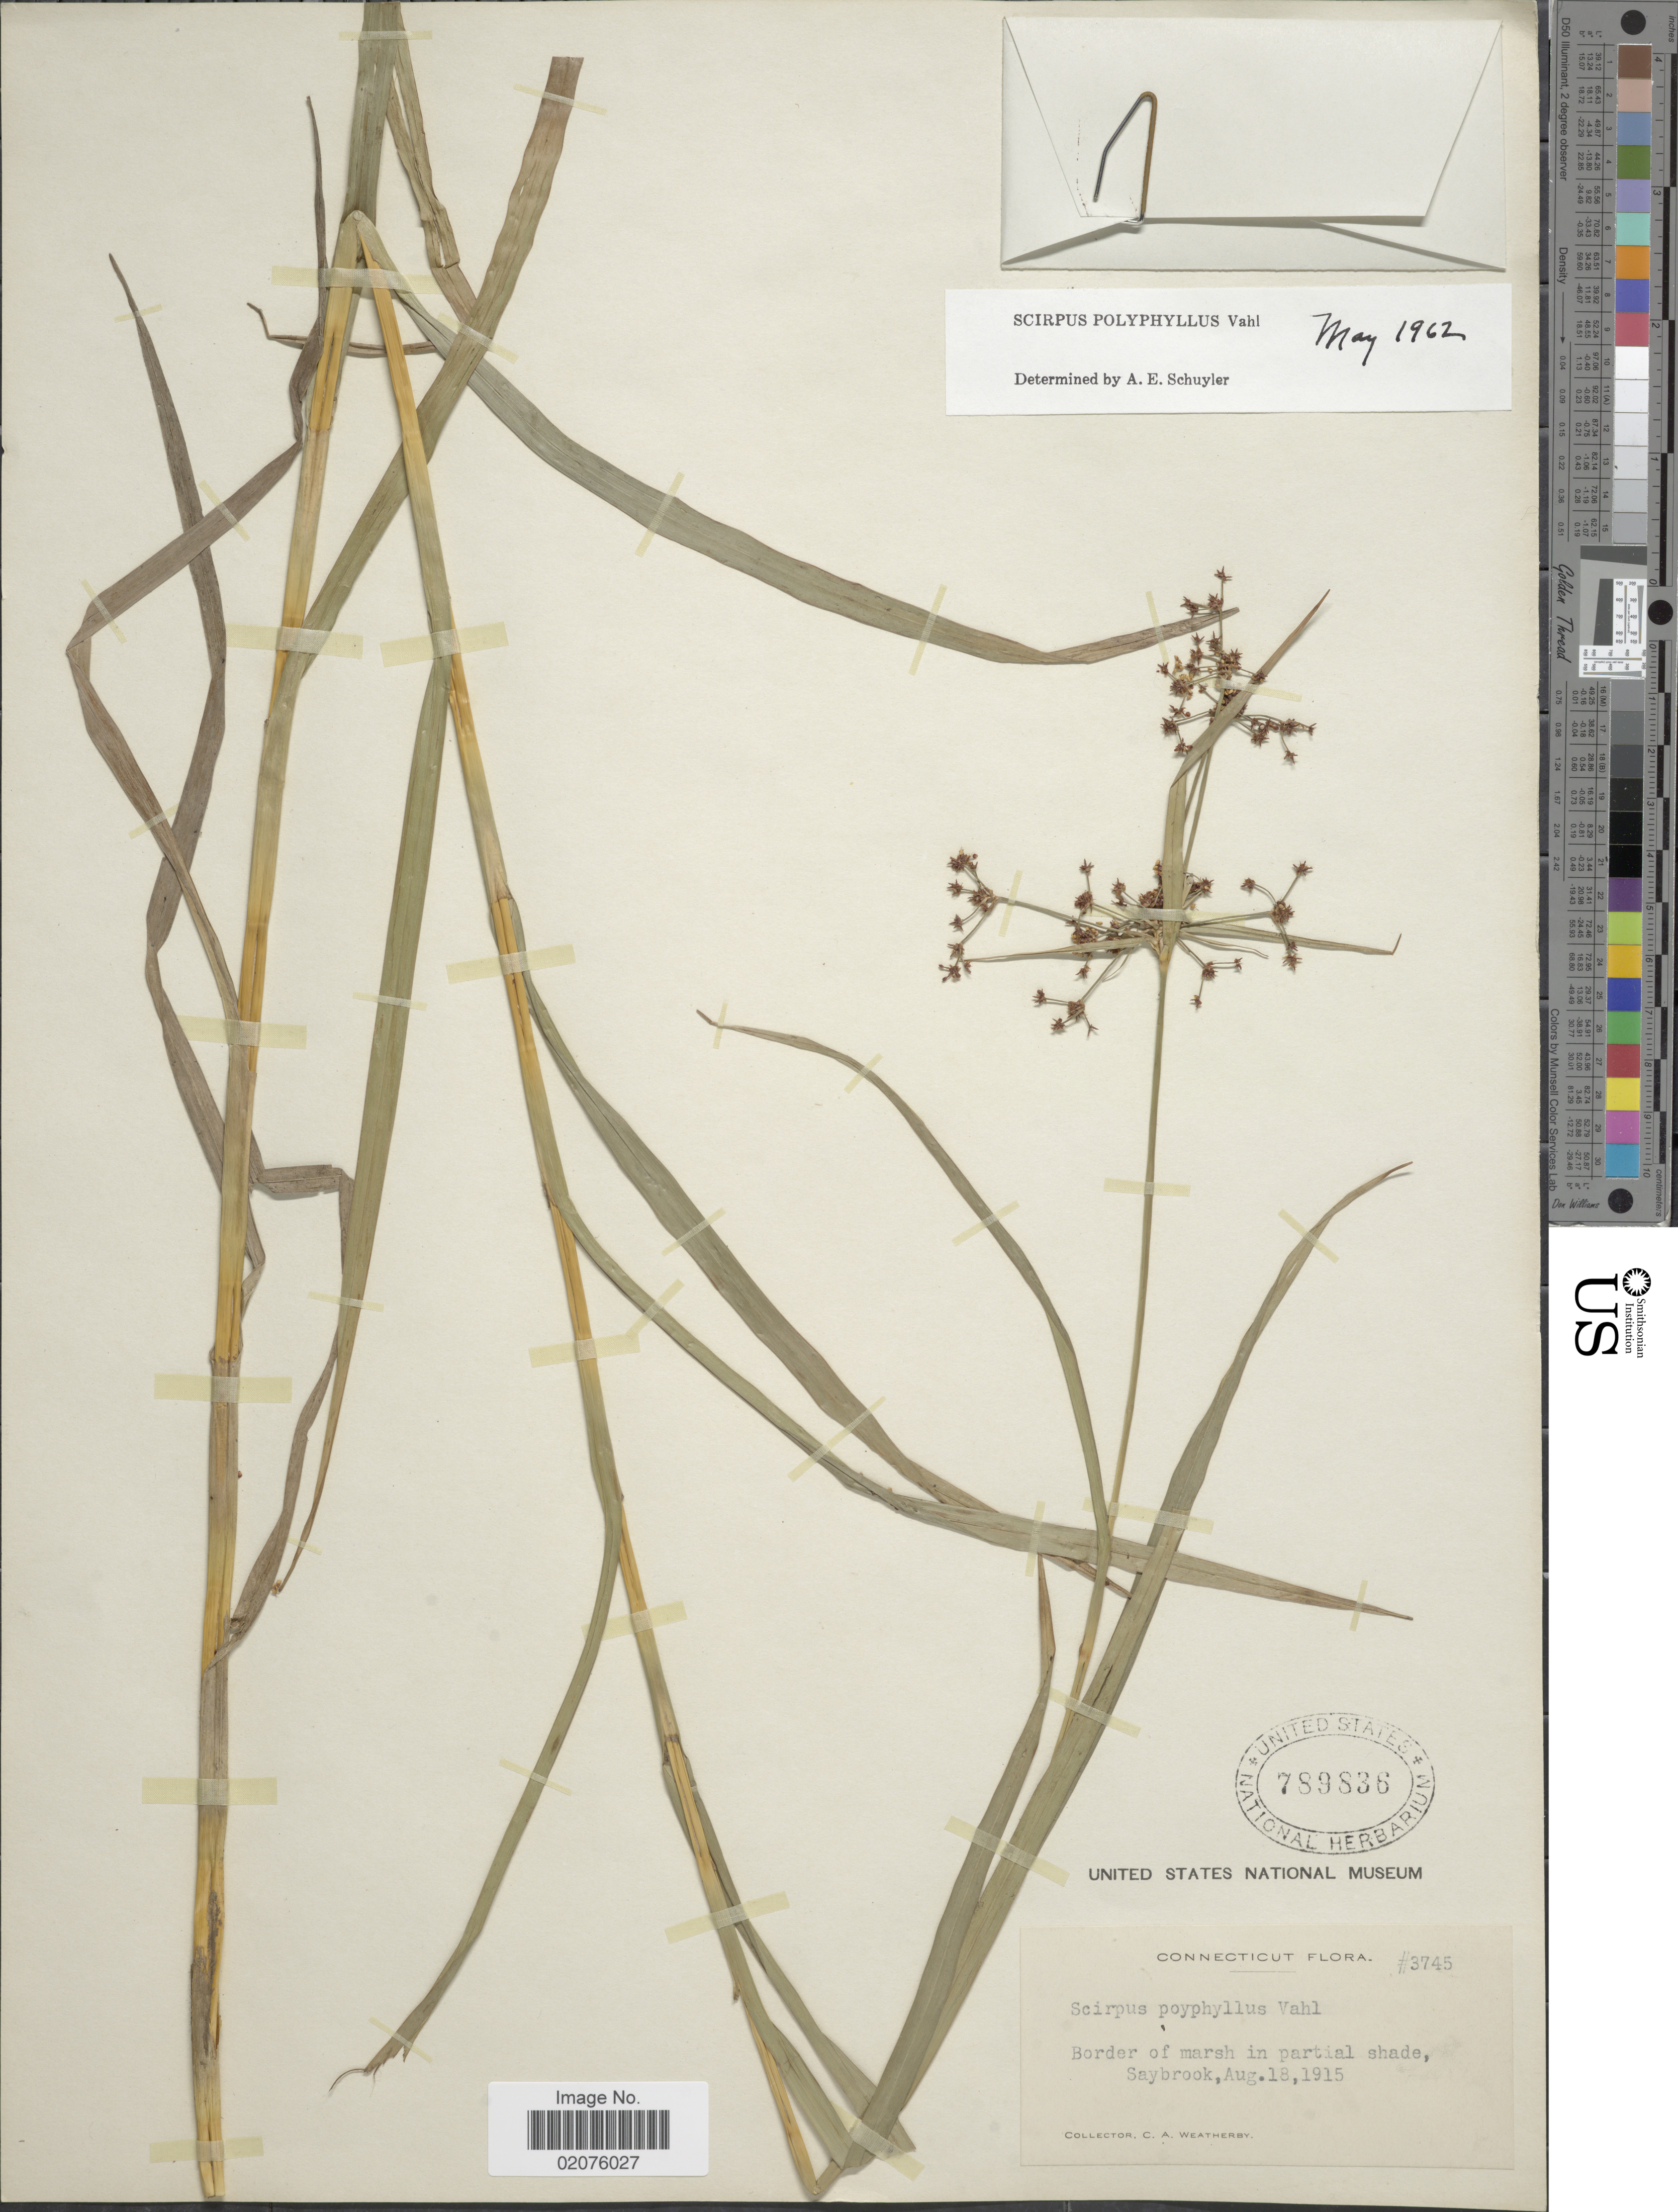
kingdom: Plantae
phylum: Tracheophyta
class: Liliopsida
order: Poales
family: Cyperaceae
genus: Scirpus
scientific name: Scirpus polyphyllus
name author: Vahl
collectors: C. A. Weatherby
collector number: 3745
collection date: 1915-08-18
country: United States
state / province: Connecticut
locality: Saybrook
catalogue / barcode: US 789836